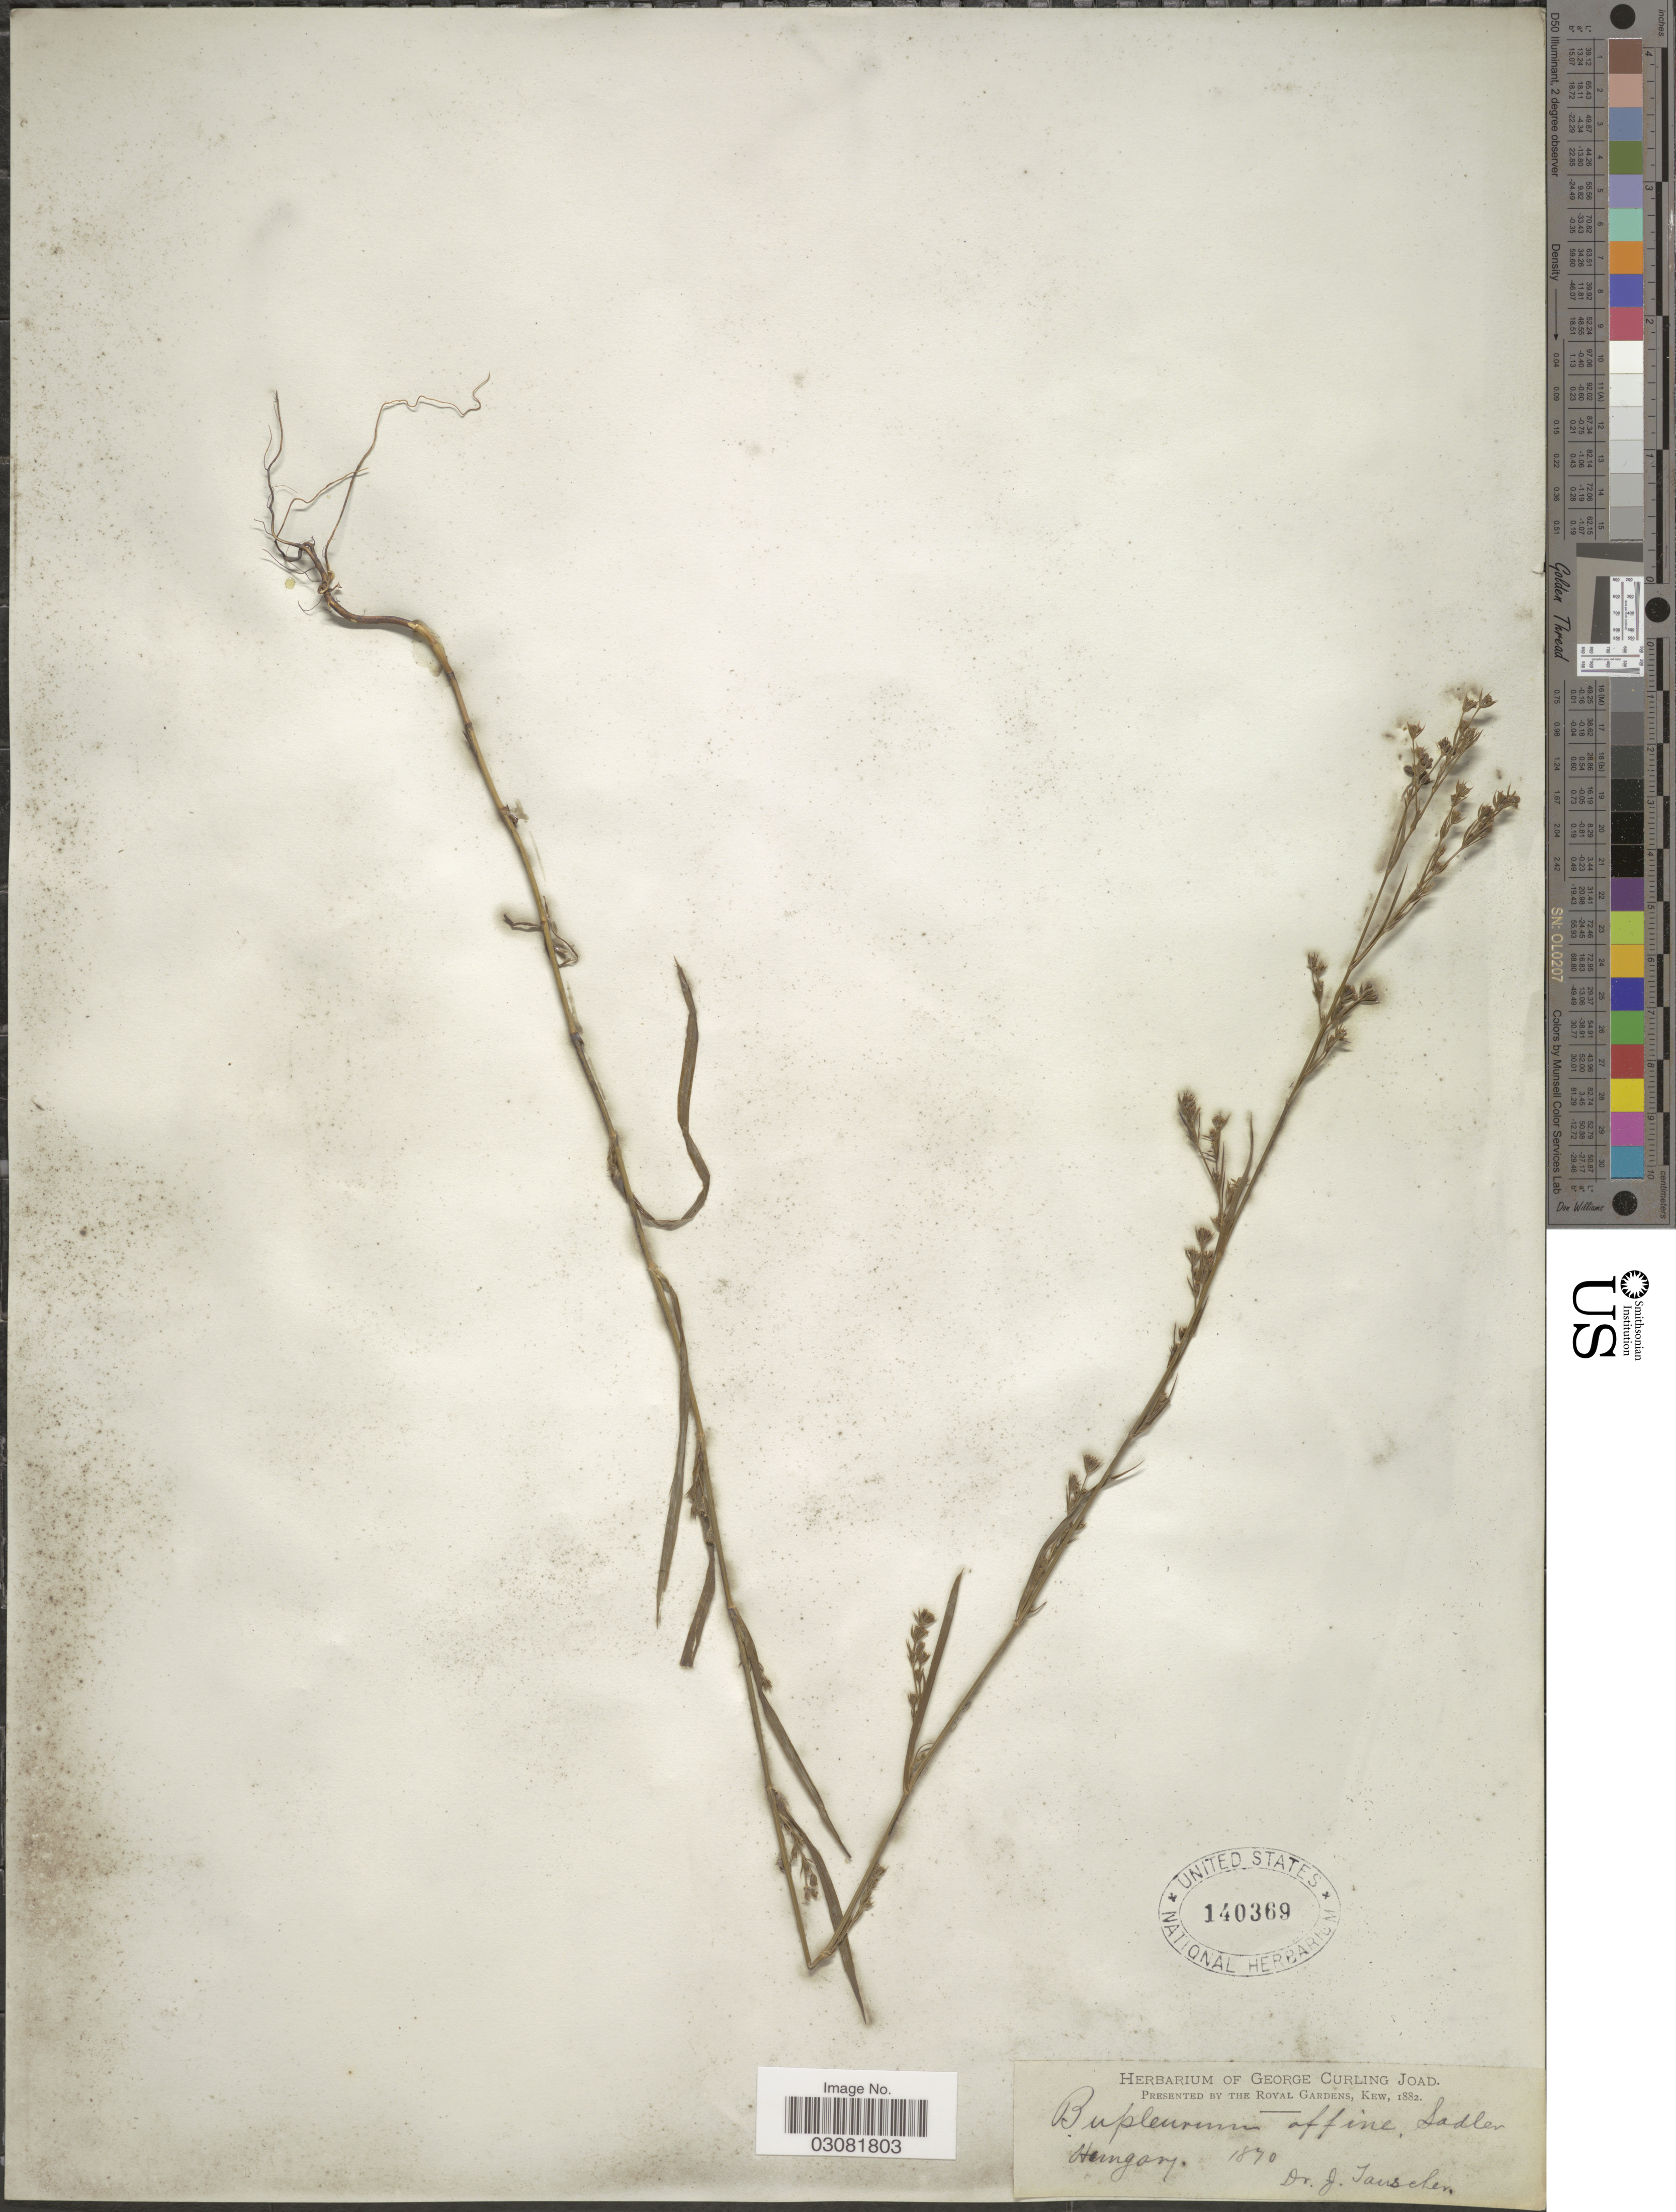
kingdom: Plantae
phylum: Tracheophyta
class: Magnoliopsida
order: Apiales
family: Apiaceae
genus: Bupleurum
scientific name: Bupleurum affine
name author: Sadler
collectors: J. Tauscher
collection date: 1870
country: Hungary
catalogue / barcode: US 140369